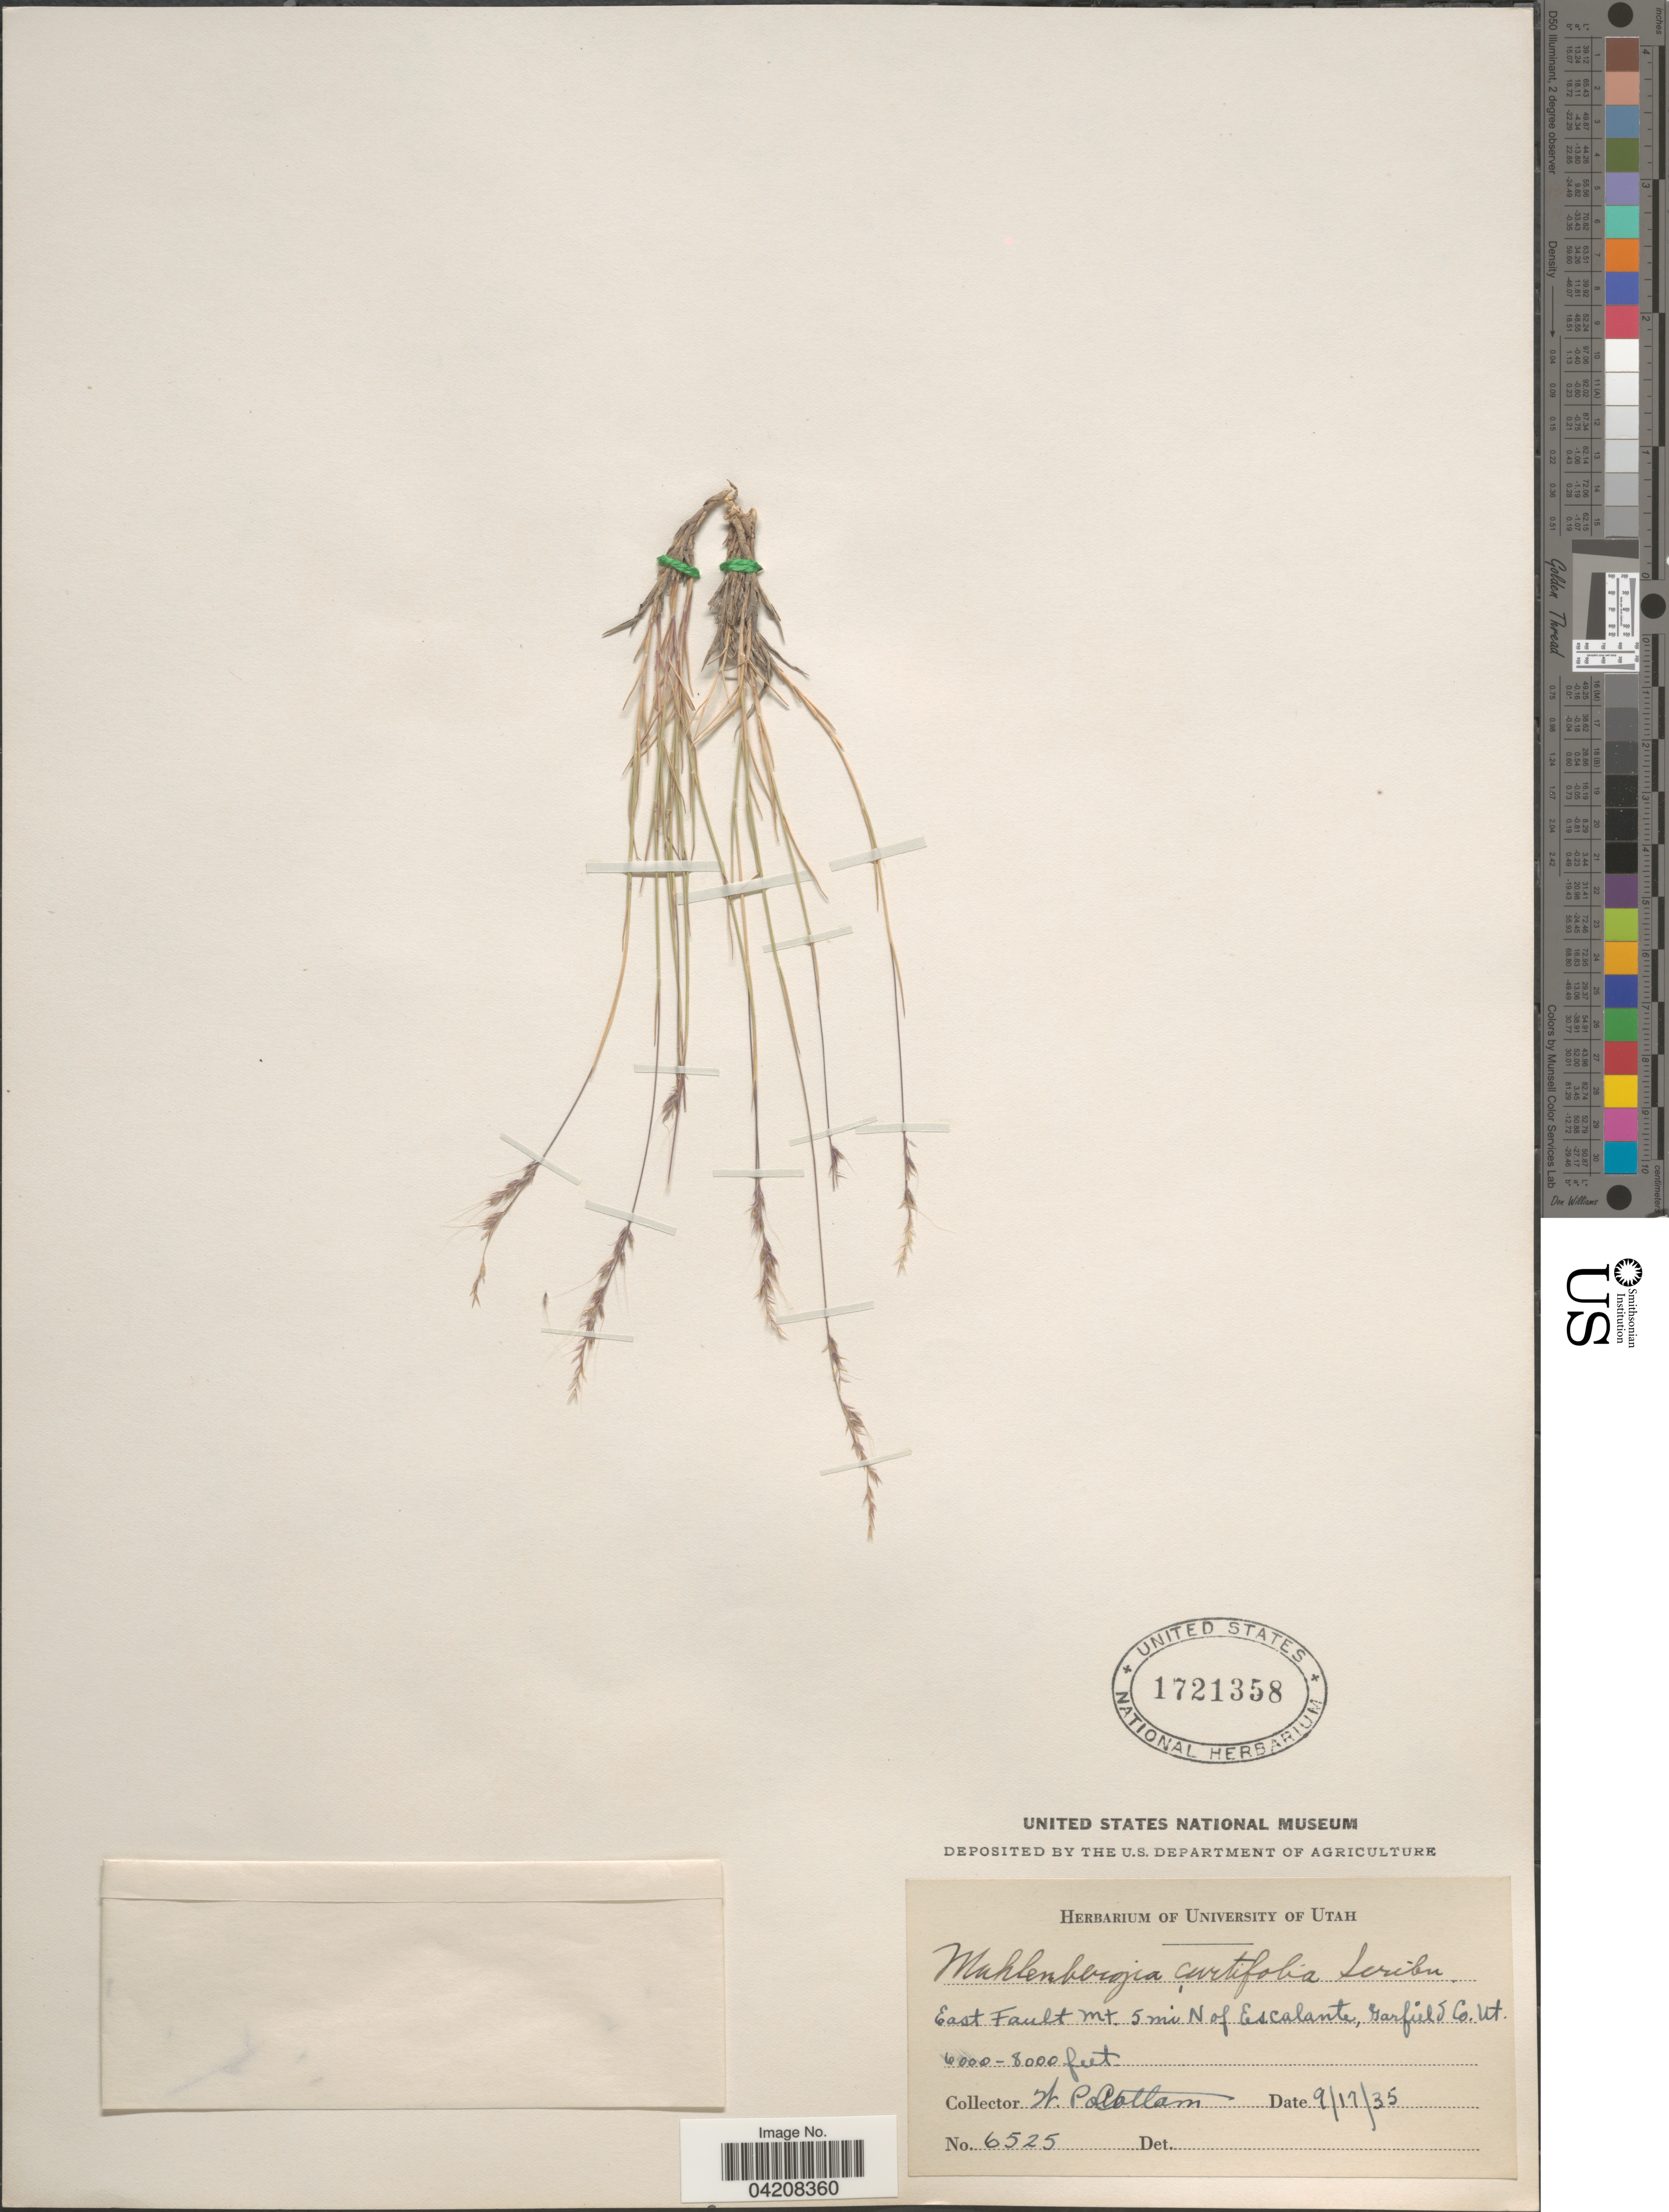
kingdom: Plantae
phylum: Tracheophyta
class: Liliopsida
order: Poales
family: Poaceae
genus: Muhlenbergia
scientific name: Muhlenbergia curtifolia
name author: Scribn.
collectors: W. Cottam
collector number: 6525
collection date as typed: Transcribed d/m/y: 17/9/35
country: United States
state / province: Utah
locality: East Fault Mt. 5 mi N of Escalante, Garfield Co.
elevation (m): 1829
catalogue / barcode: US 1721358